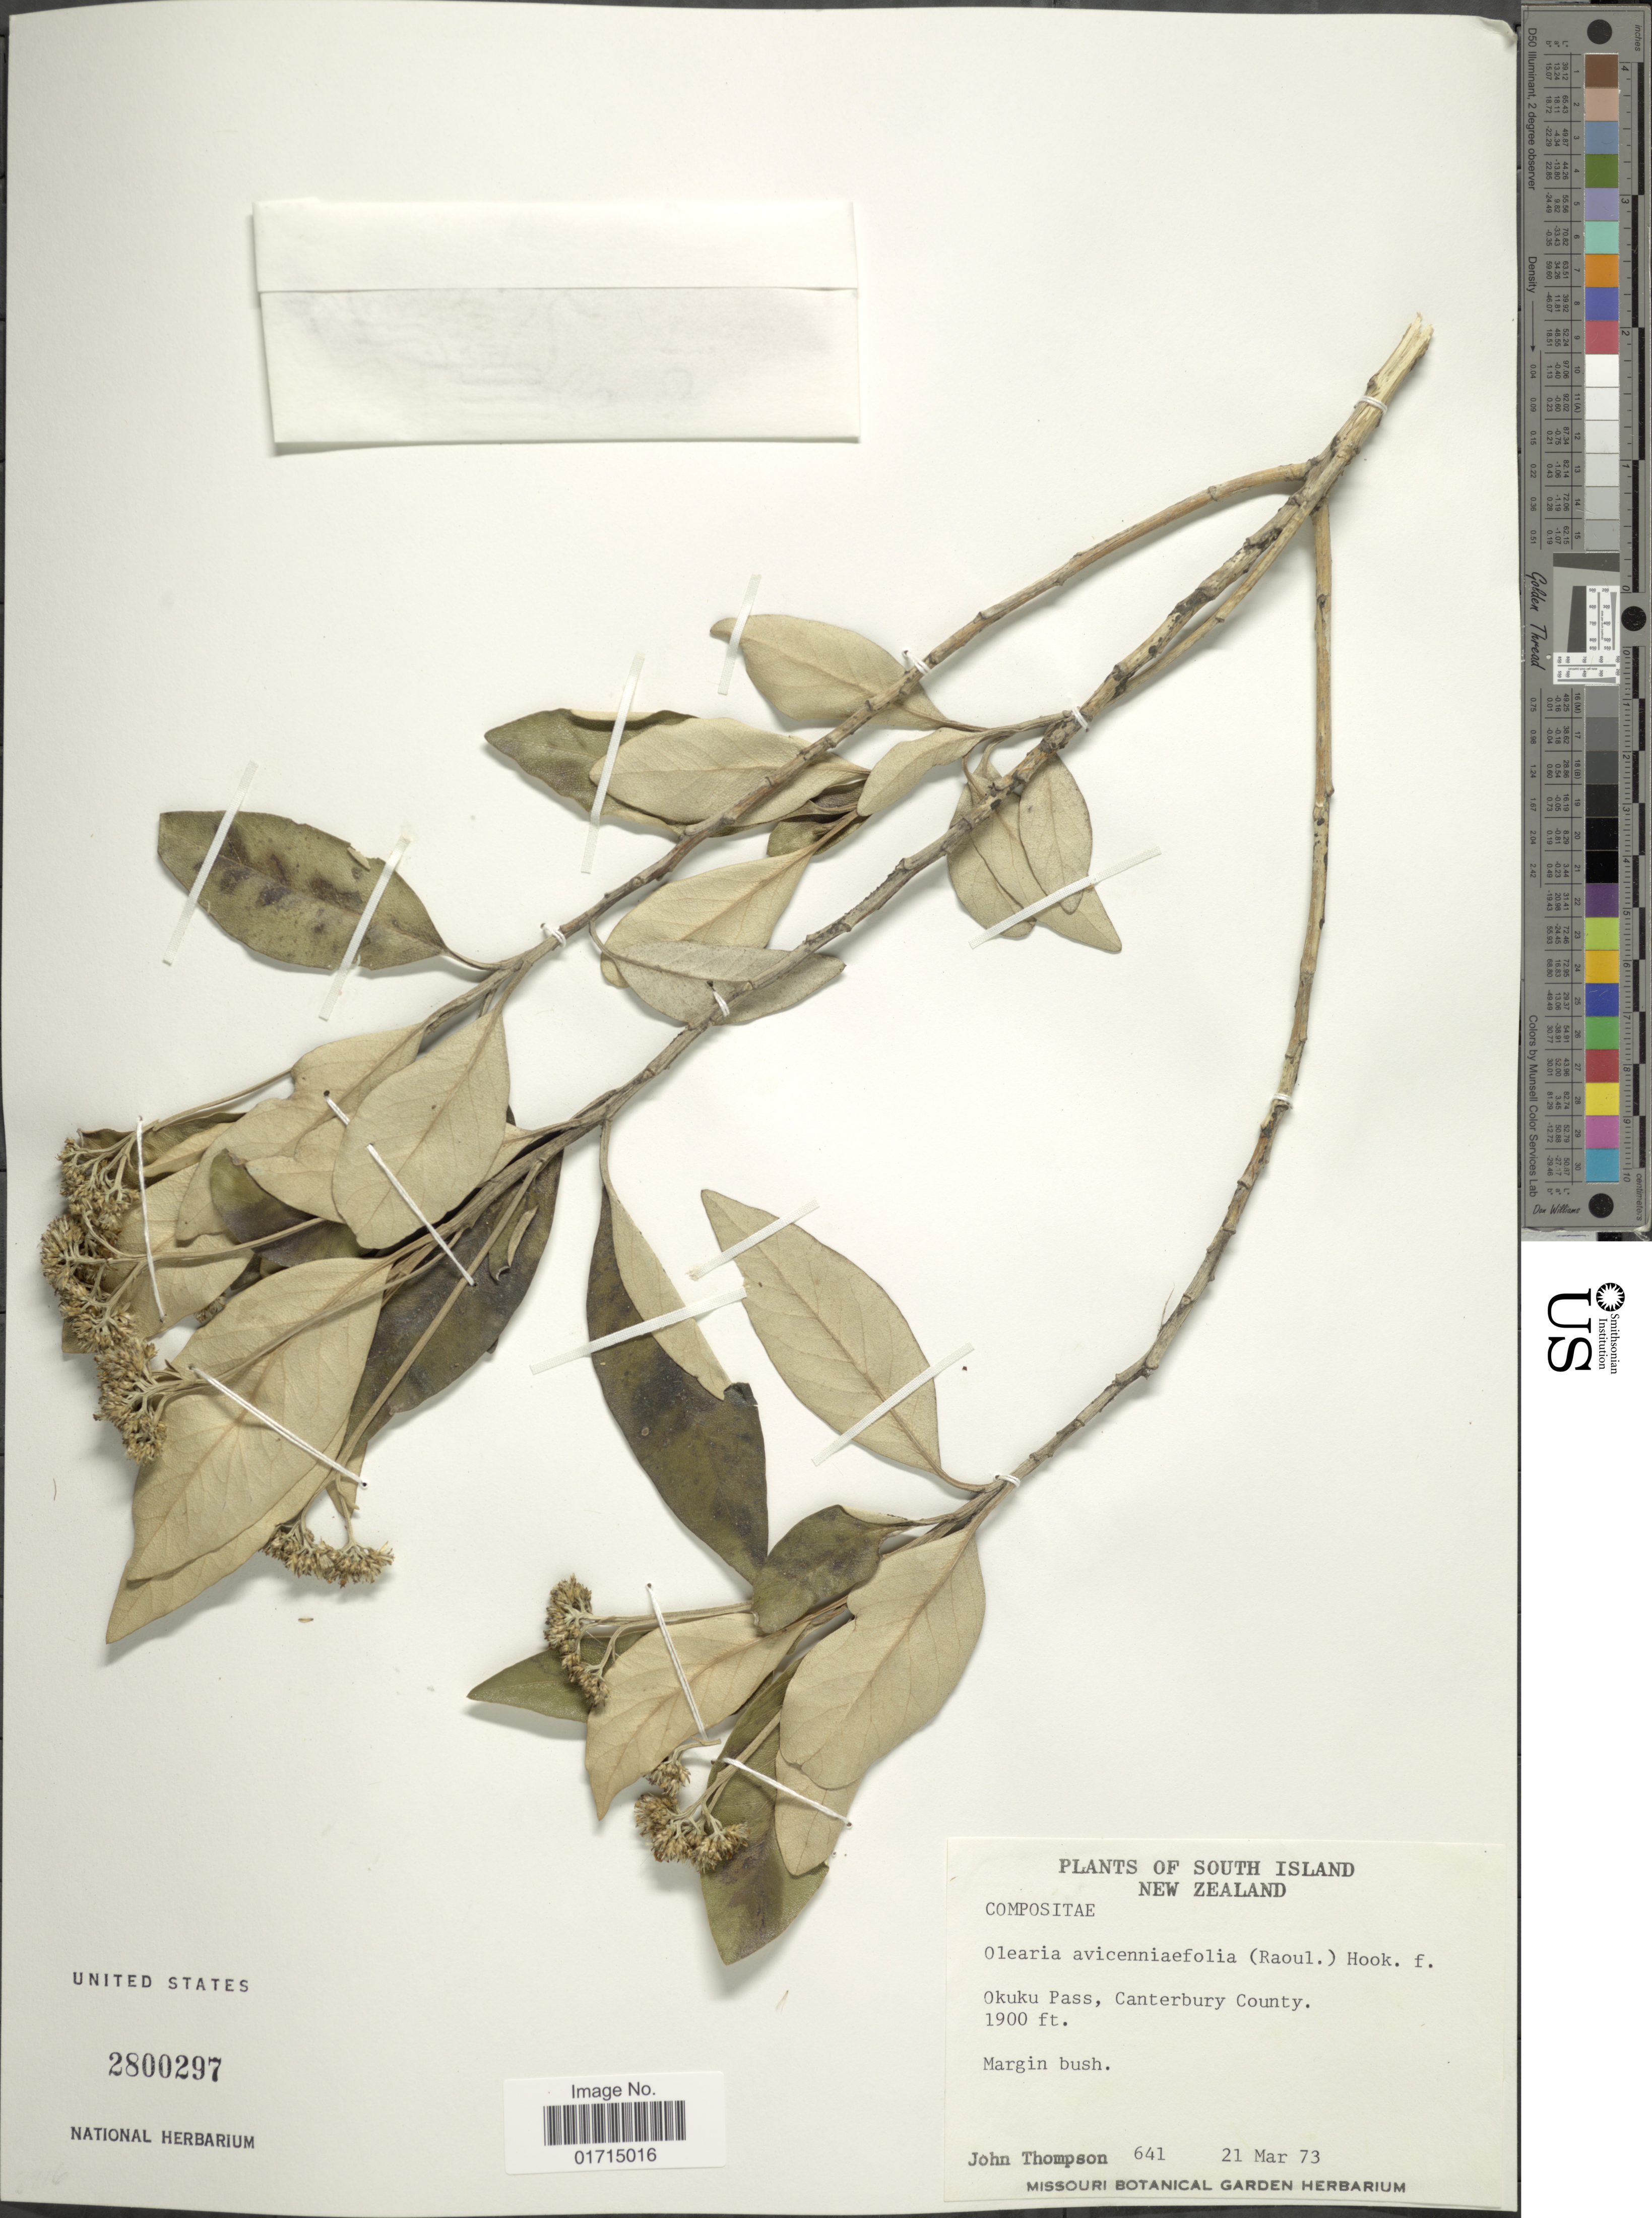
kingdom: Plantae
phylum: Tracheophyta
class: Magnoliopsida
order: Asterales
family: Asteraceae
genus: Olearia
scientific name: Olearia avicenniifolia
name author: (Raoul) Hook. f.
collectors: J. Thompson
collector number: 641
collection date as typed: Transcribed d/m/y: 21/3/73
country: New Zealand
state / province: Canterbury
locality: South Island. New Zealand. Okuku Pass, Canterbury County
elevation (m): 579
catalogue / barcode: US 2800297